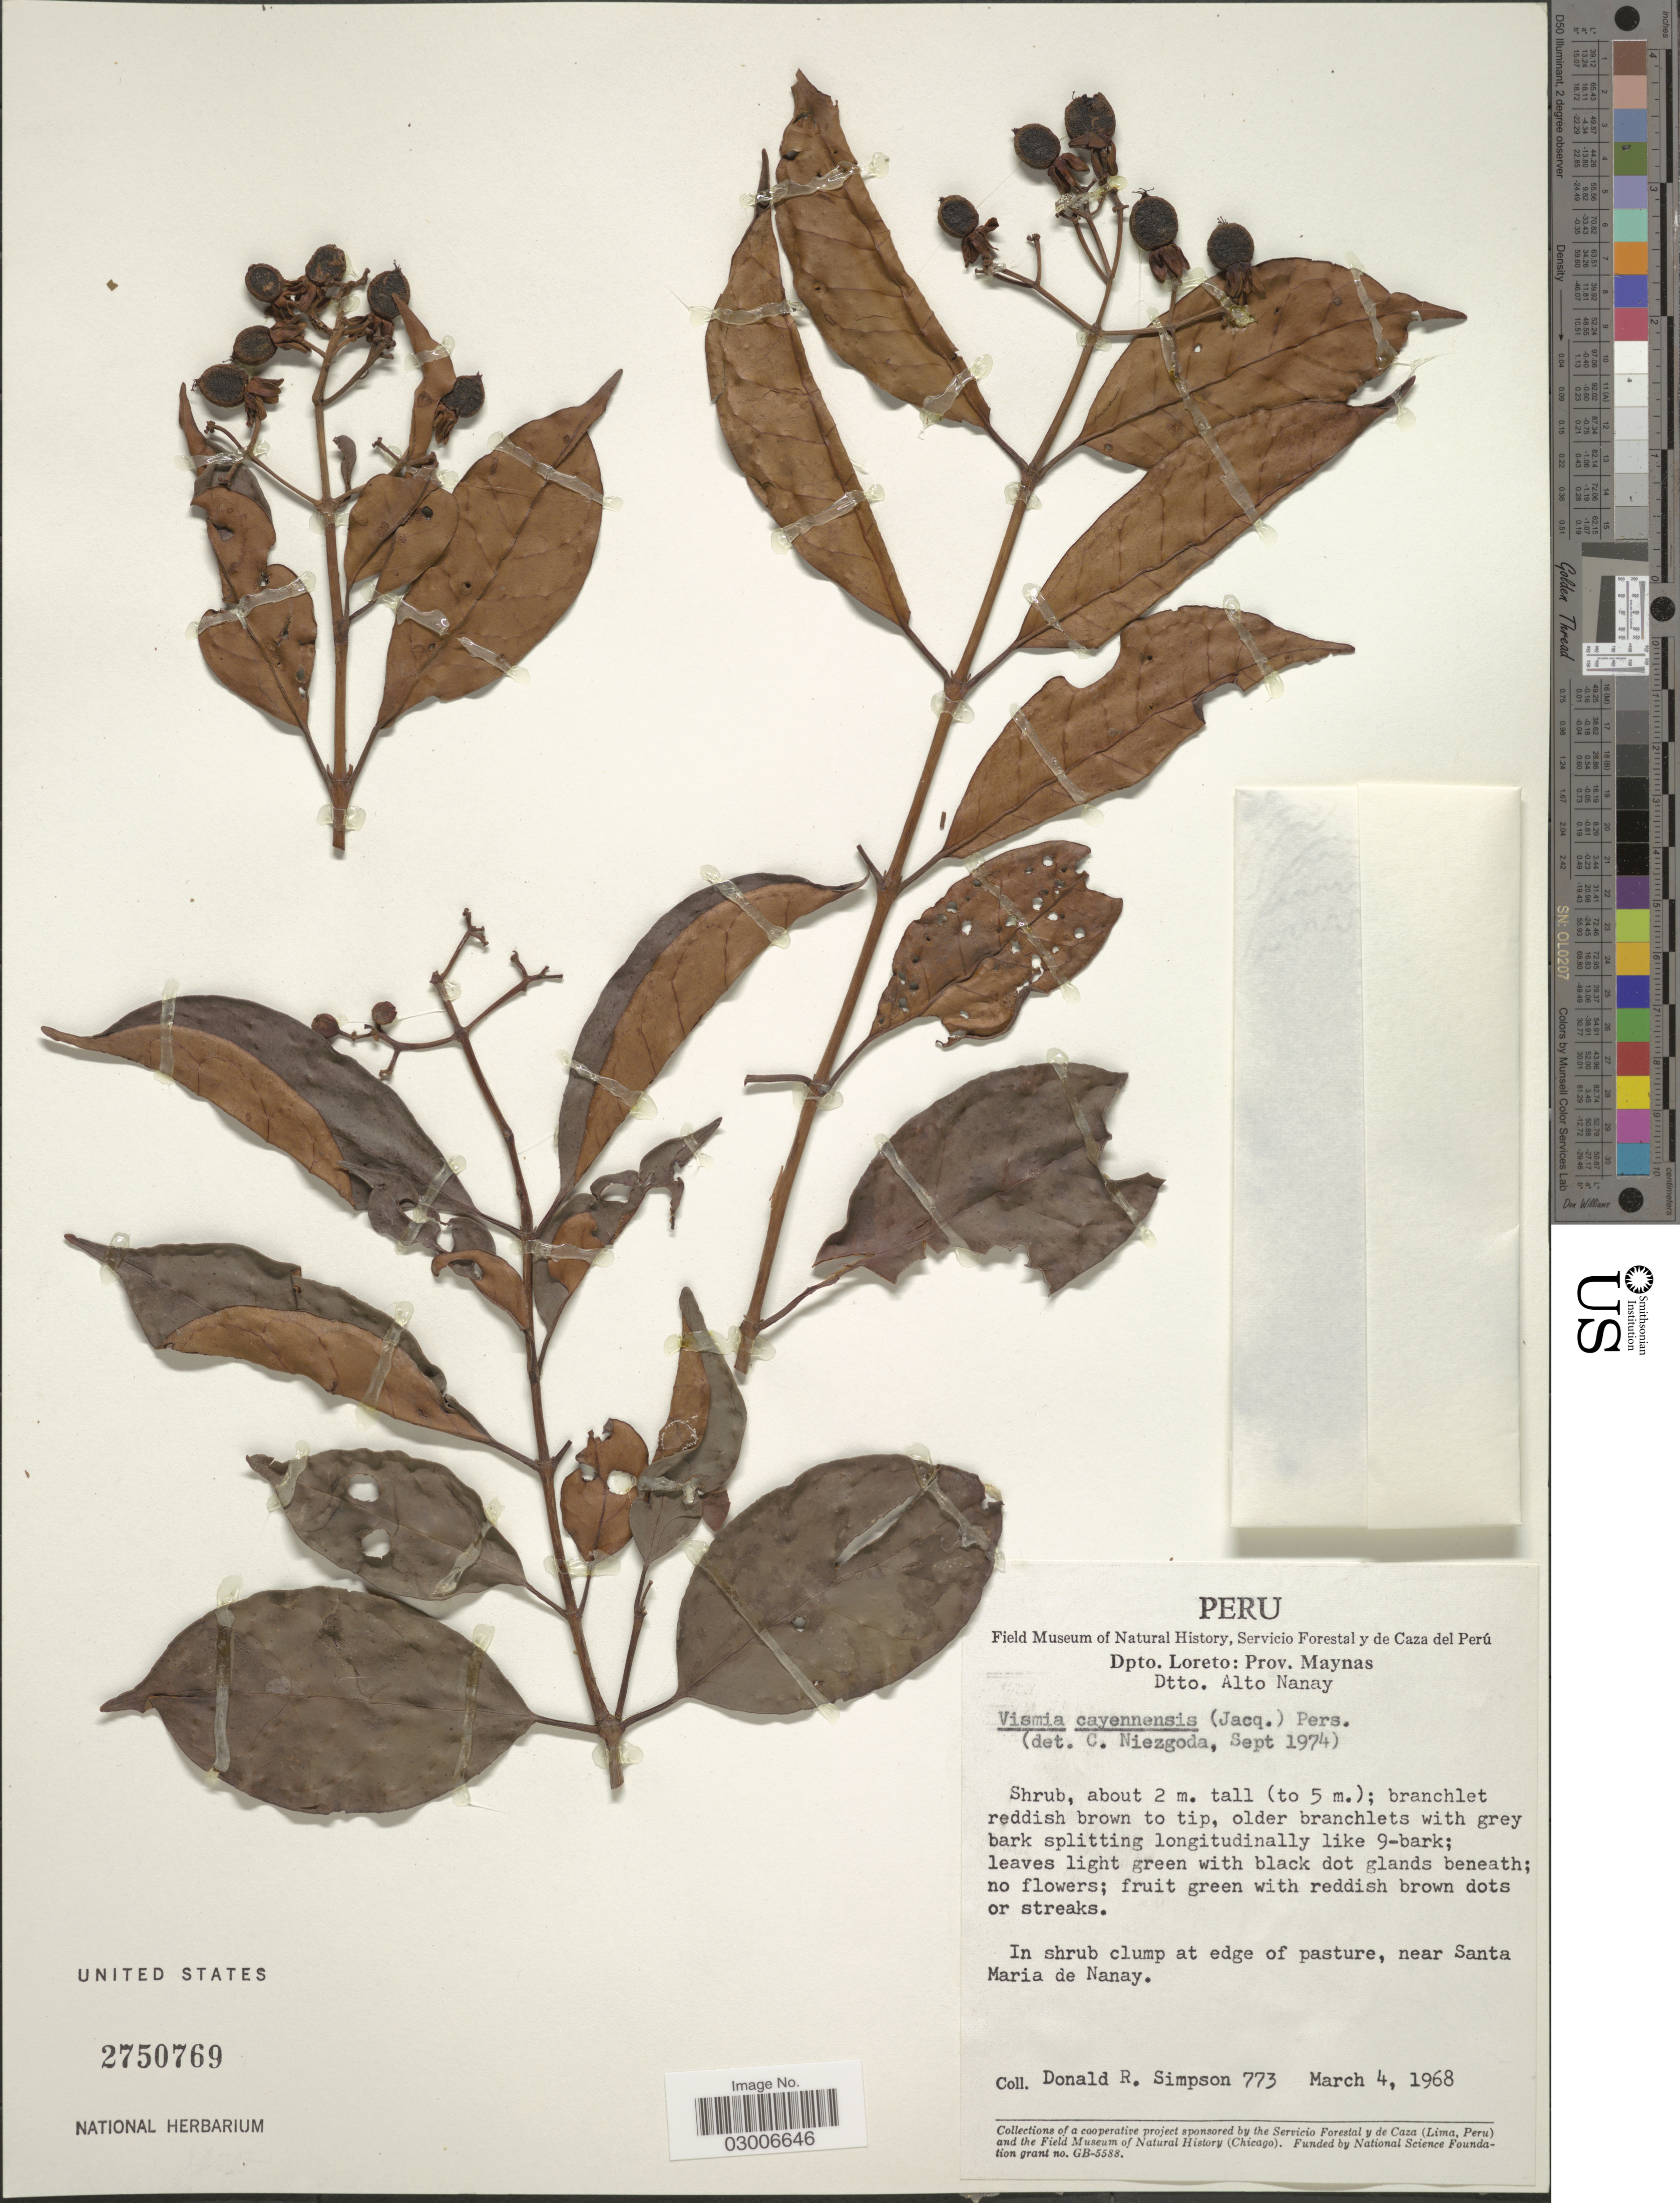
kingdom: Plantae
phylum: Tracheophyta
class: Magnoliopsida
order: Malpighiales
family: Hypericaceae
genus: Vismia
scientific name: Vismia cayennensis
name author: (Jacq.) Pers.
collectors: D. R. Simpson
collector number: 773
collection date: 1968-03-04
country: Peru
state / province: Loreto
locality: Dpto. Loreto: Prov. Maynas, Dtto. Alto Nanay, In shrub clump at edge of pasture, near Santa Maria de Nanay.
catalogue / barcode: US 2750769